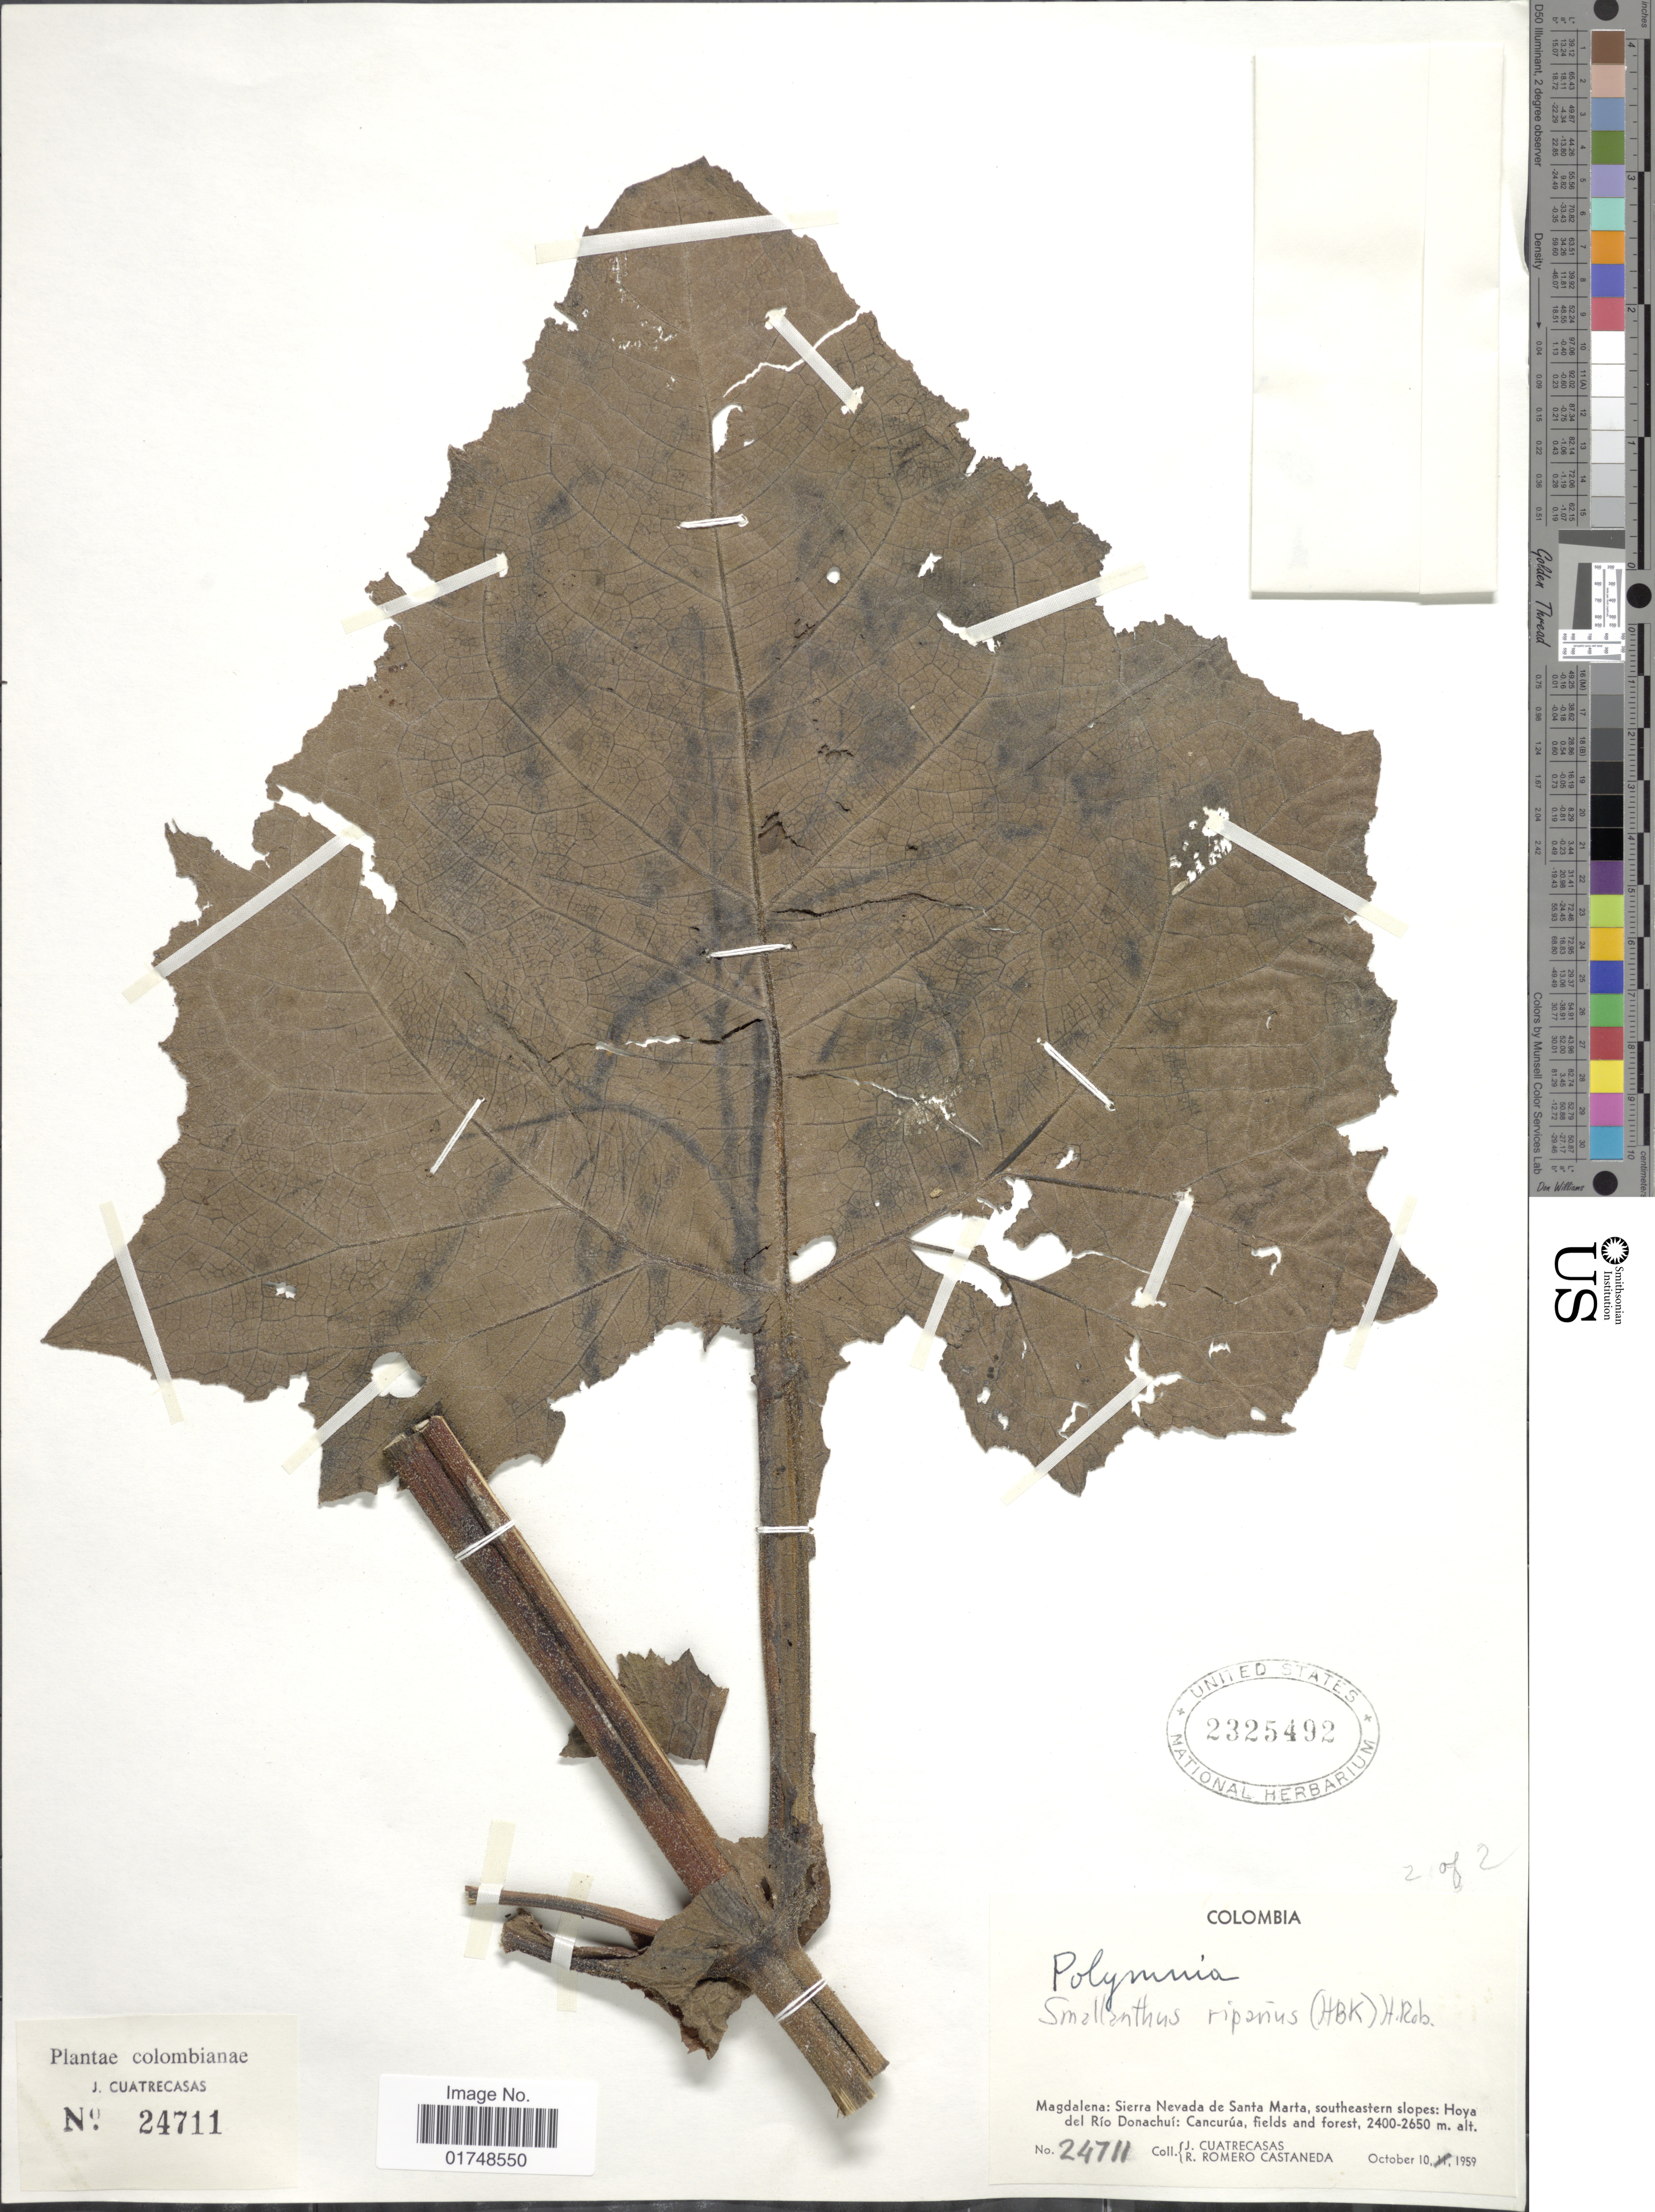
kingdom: Plantae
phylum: Tracheophyta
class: Magnoliopsida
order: Asterales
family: Asteraceae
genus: Smallanthus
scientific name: Smallanthus riparius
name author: (Kunth) H. Rob.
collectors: J. Cuatrecasas & R. Romero Castañeda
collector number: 24711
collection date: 1959-10-10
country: Colombia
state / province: Magdalena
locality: Magdalena: Sierra Nevada de Santa Marta, southeastern slopes: Hoya del Rio Donachui: Cancurua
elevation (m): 2400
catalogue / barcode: US 2325492